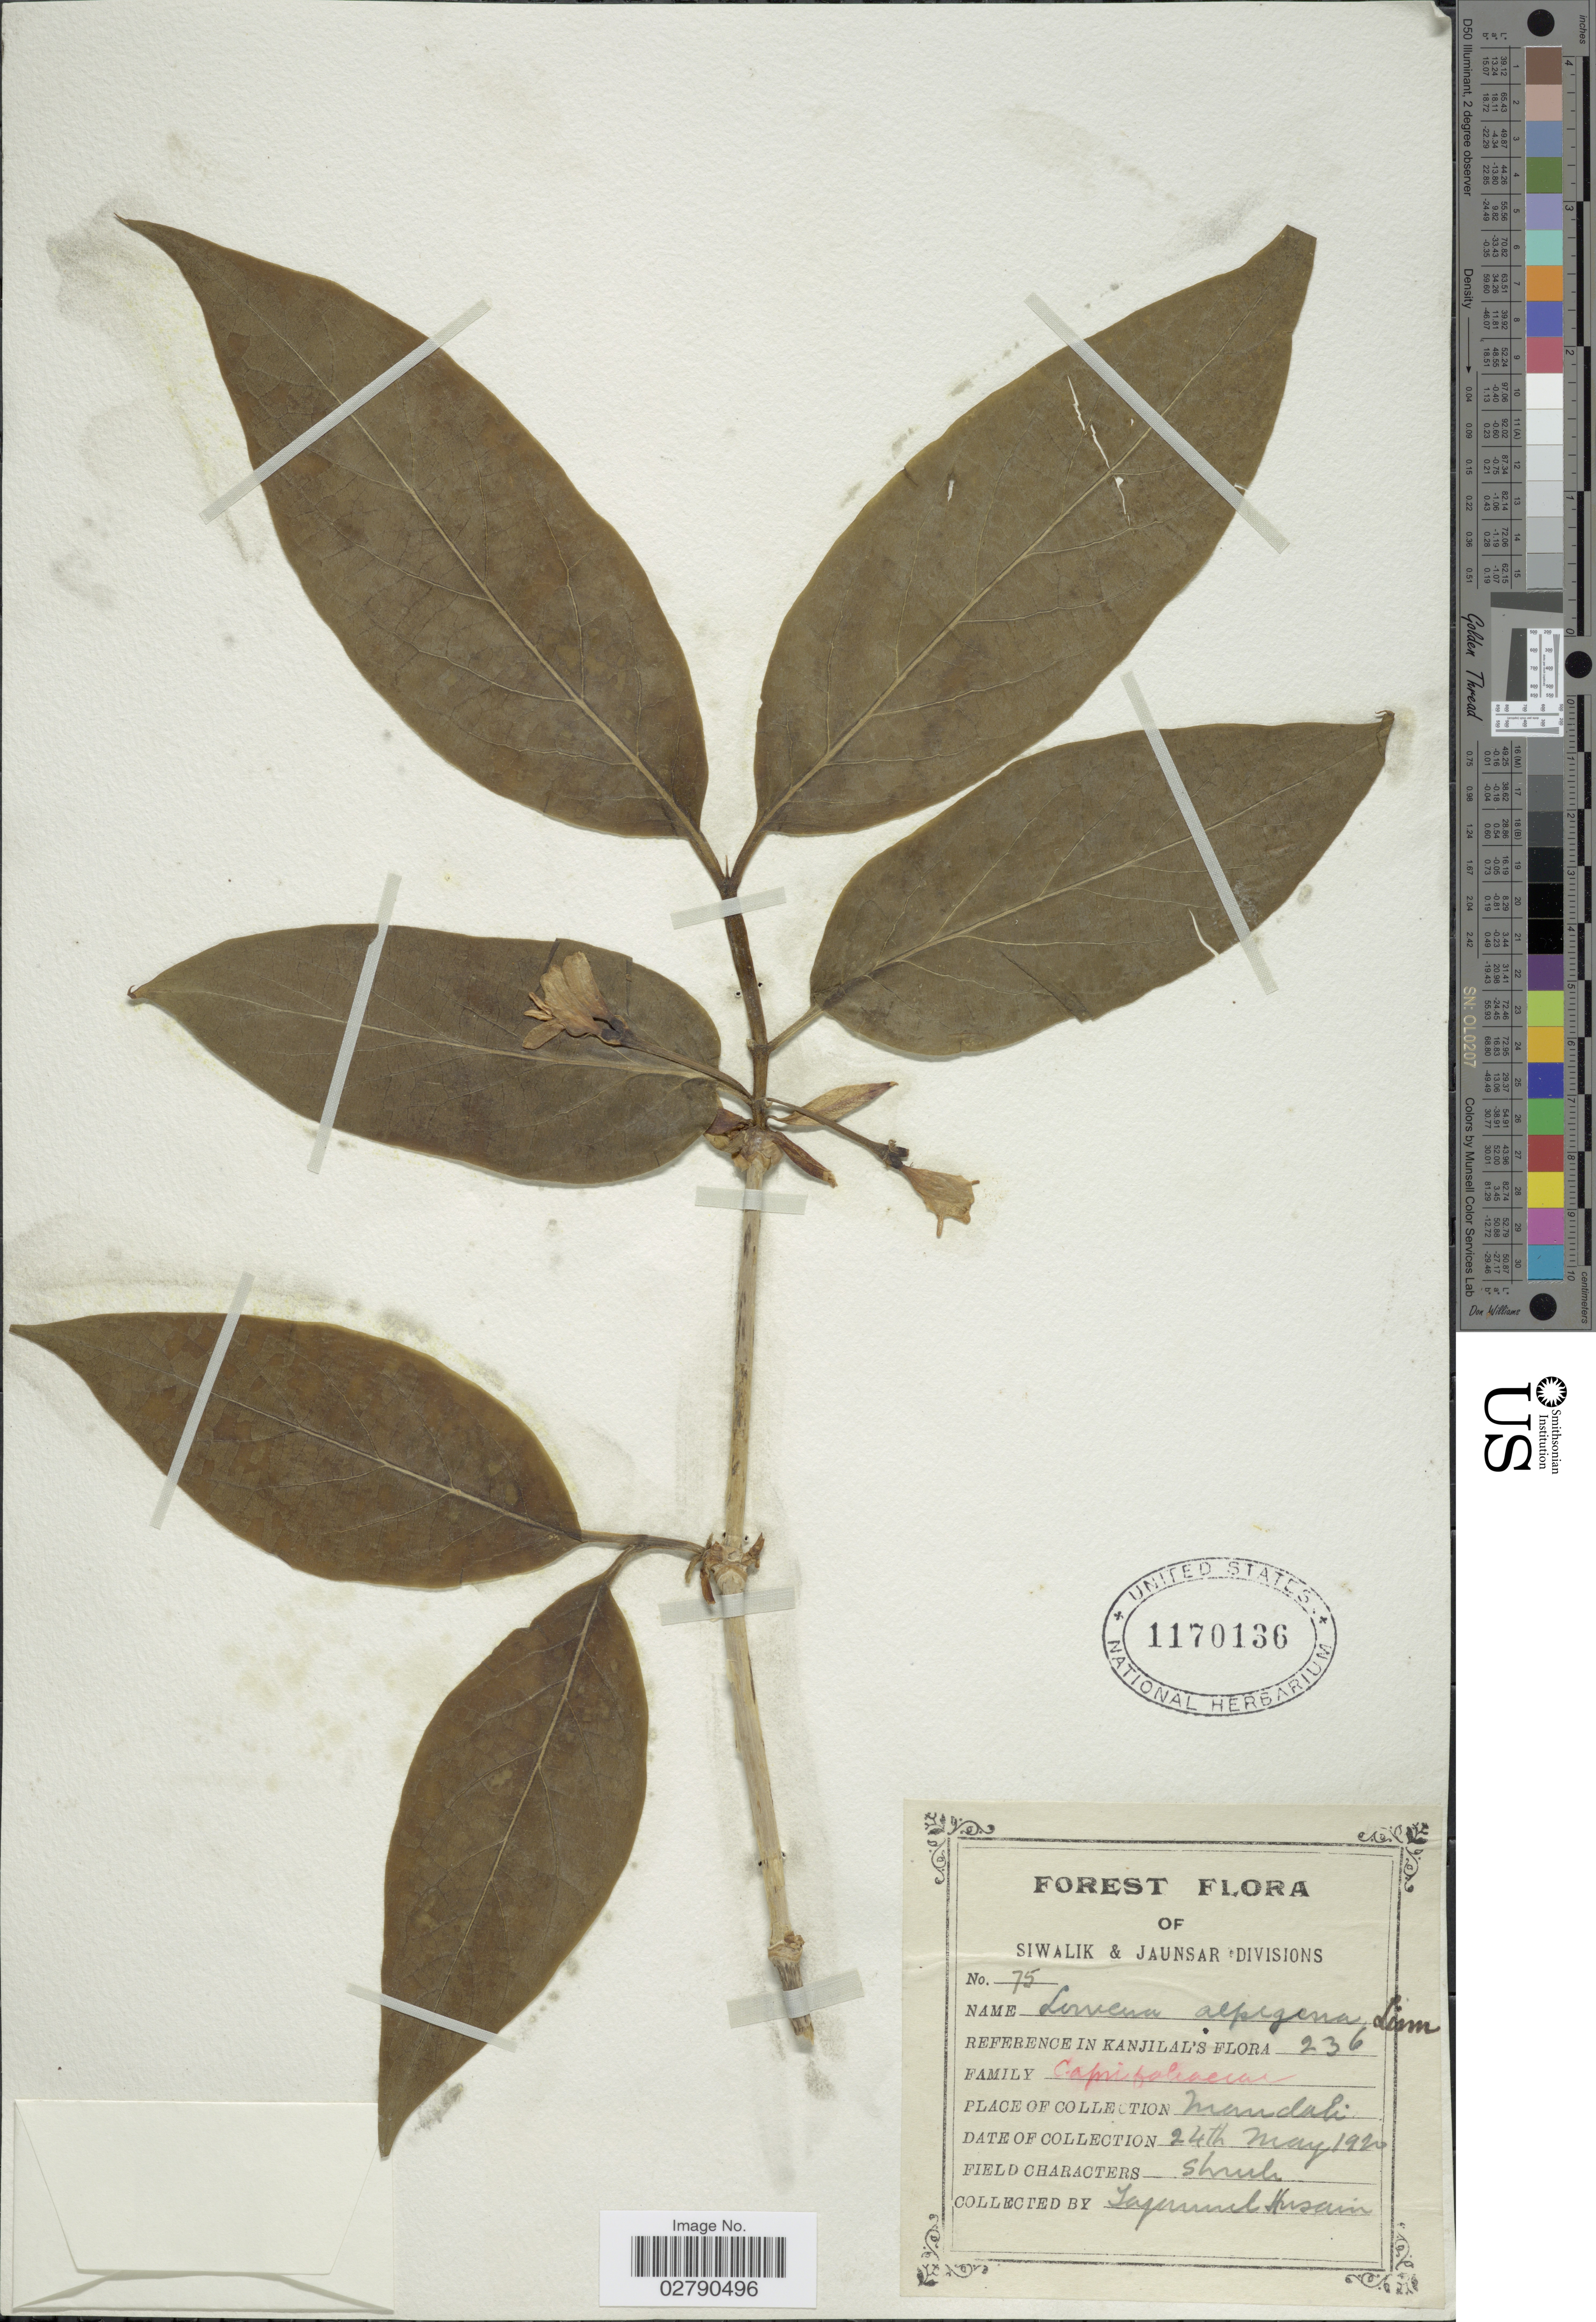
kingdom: Plantae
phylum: Tracheophyta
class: Magnoliopsida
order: Dipsacales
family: Caprifoliaceae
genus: Lonicera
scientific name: Lonicera alpigena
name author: L.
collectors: T. Husain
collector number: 75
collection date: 1920-05-24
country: India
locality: Siwalik & Jaunsar Divisions. Mandali.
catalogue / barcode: US 1170136